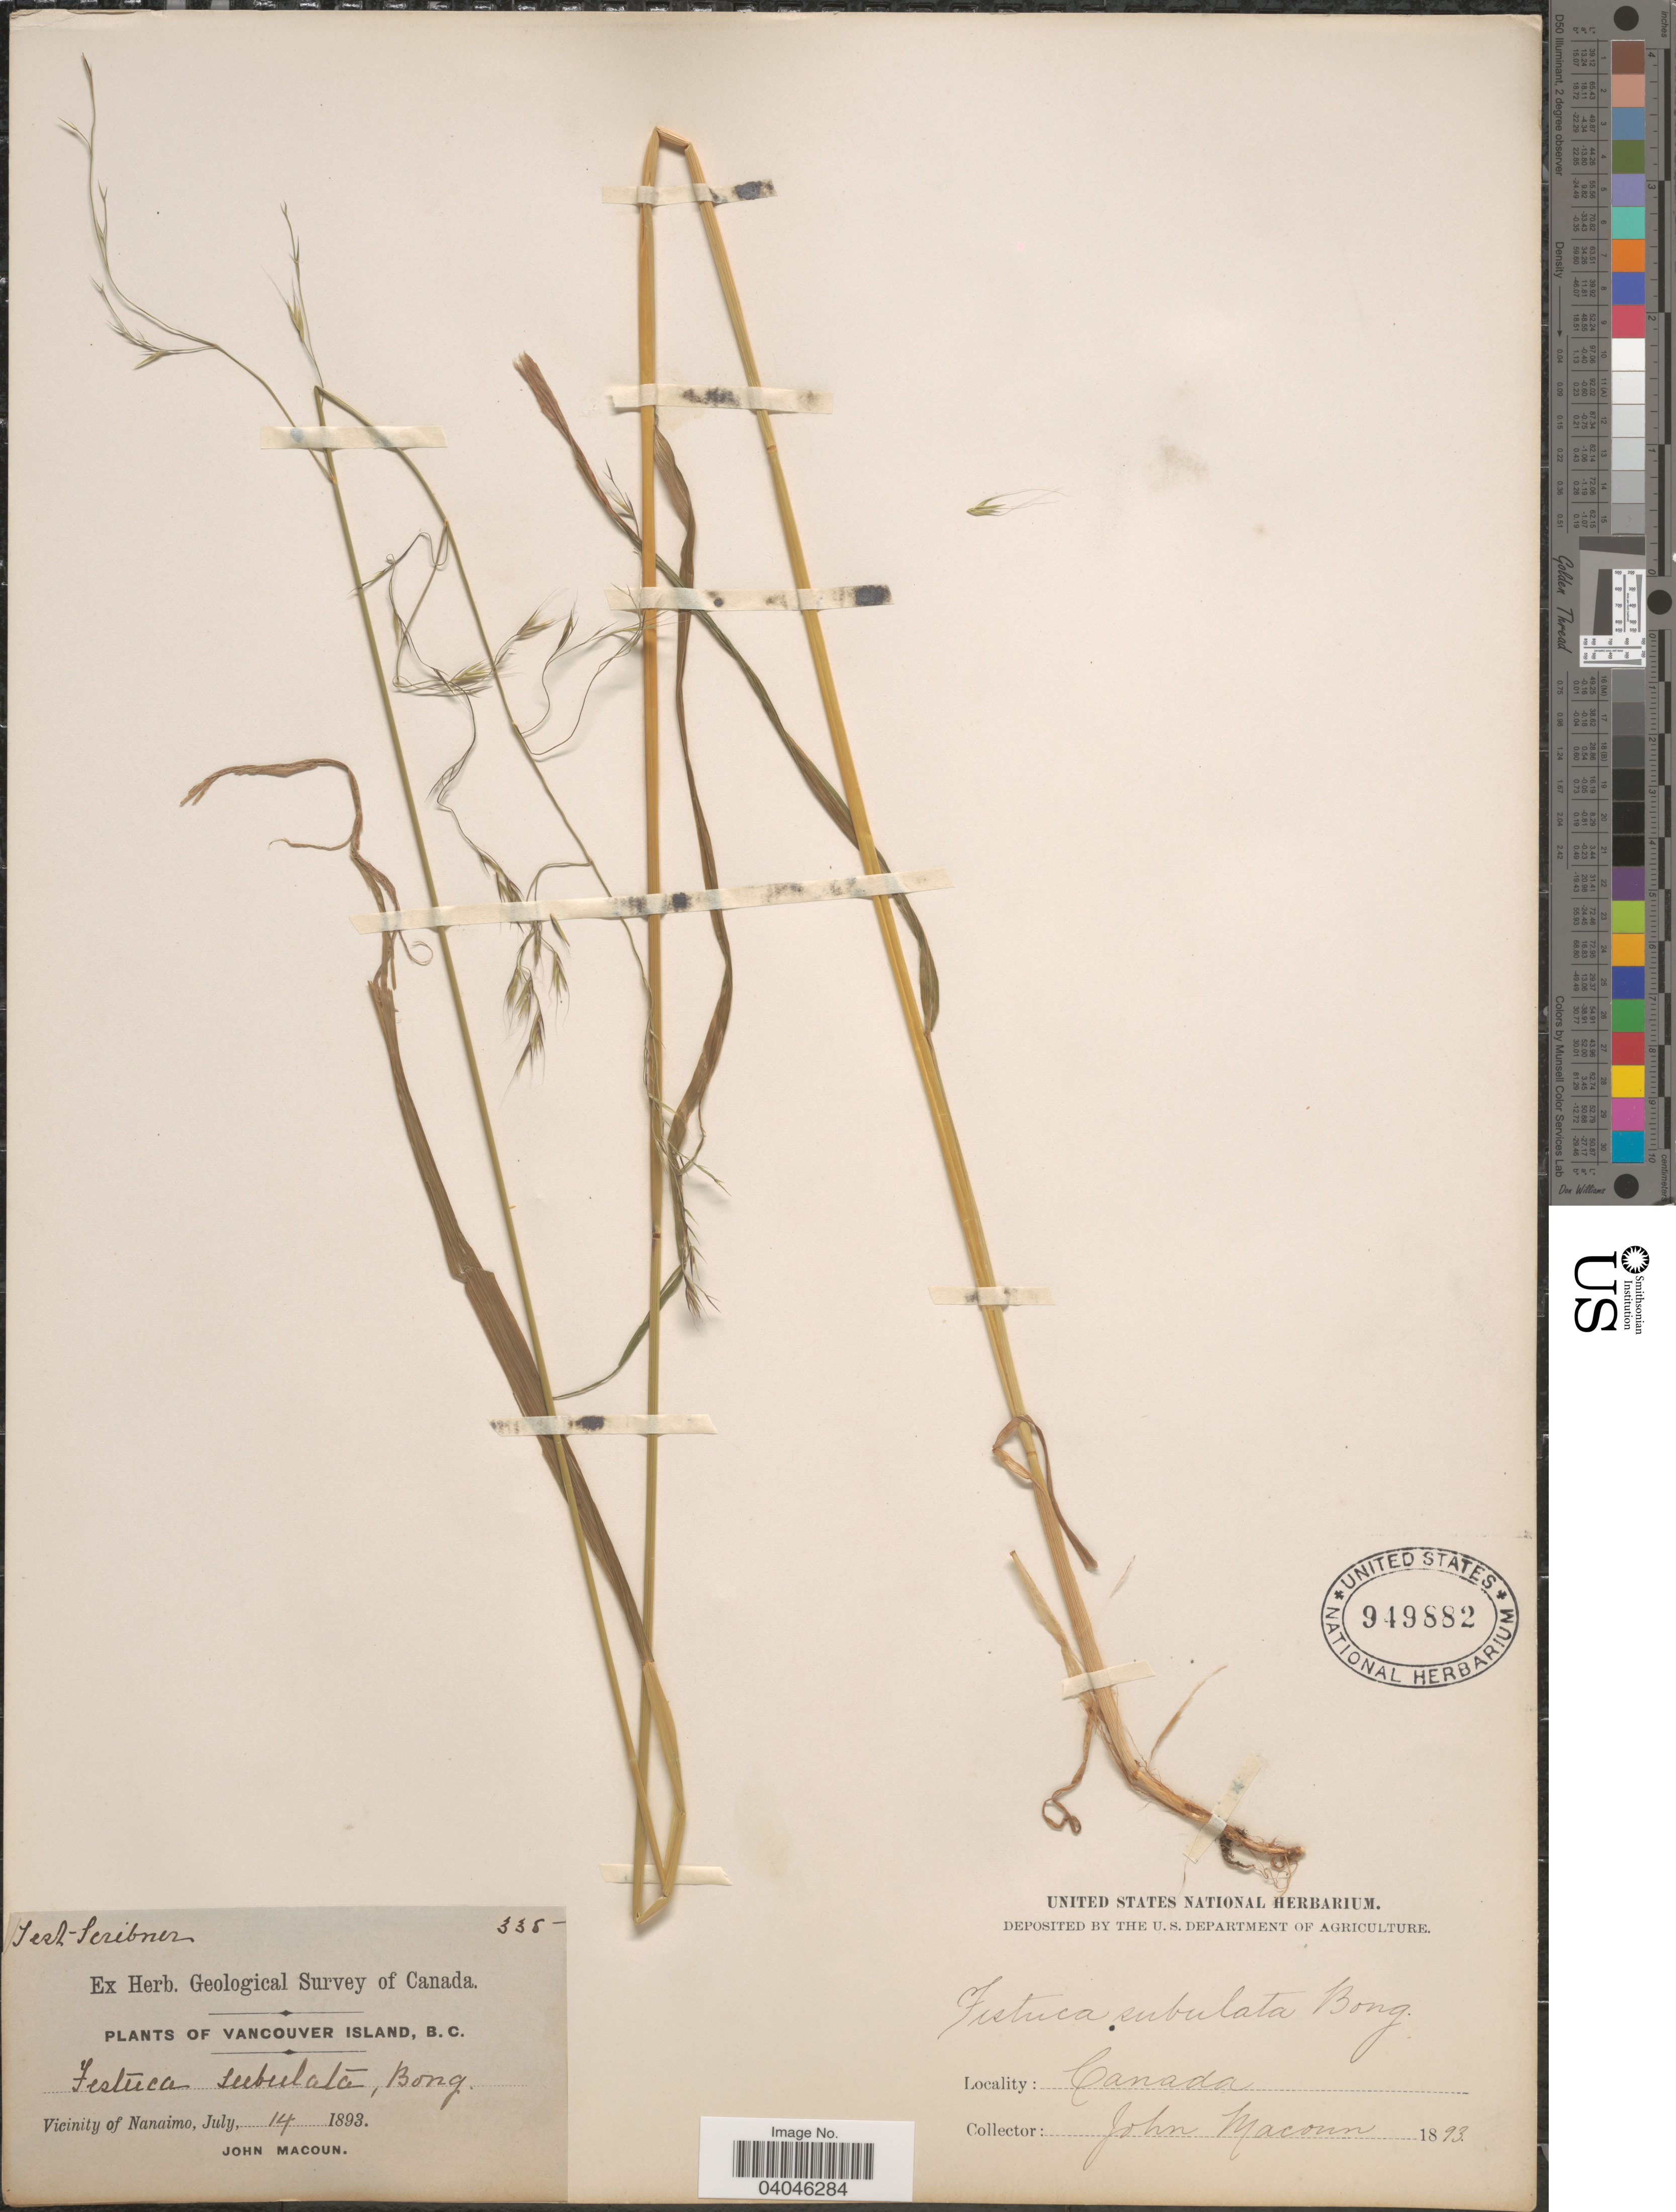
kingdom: Plantae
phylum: Tracheophyta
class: Liliopsida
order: Poales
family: Poaceae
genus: Festuca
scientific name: Festuca subulata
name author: Trin.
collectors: J. Macoun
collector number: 335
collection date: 1893-07-14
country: Canada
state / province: British Columbia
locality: Vancouver Island. Vicinity of Nanaimo.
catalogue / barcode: US 949882